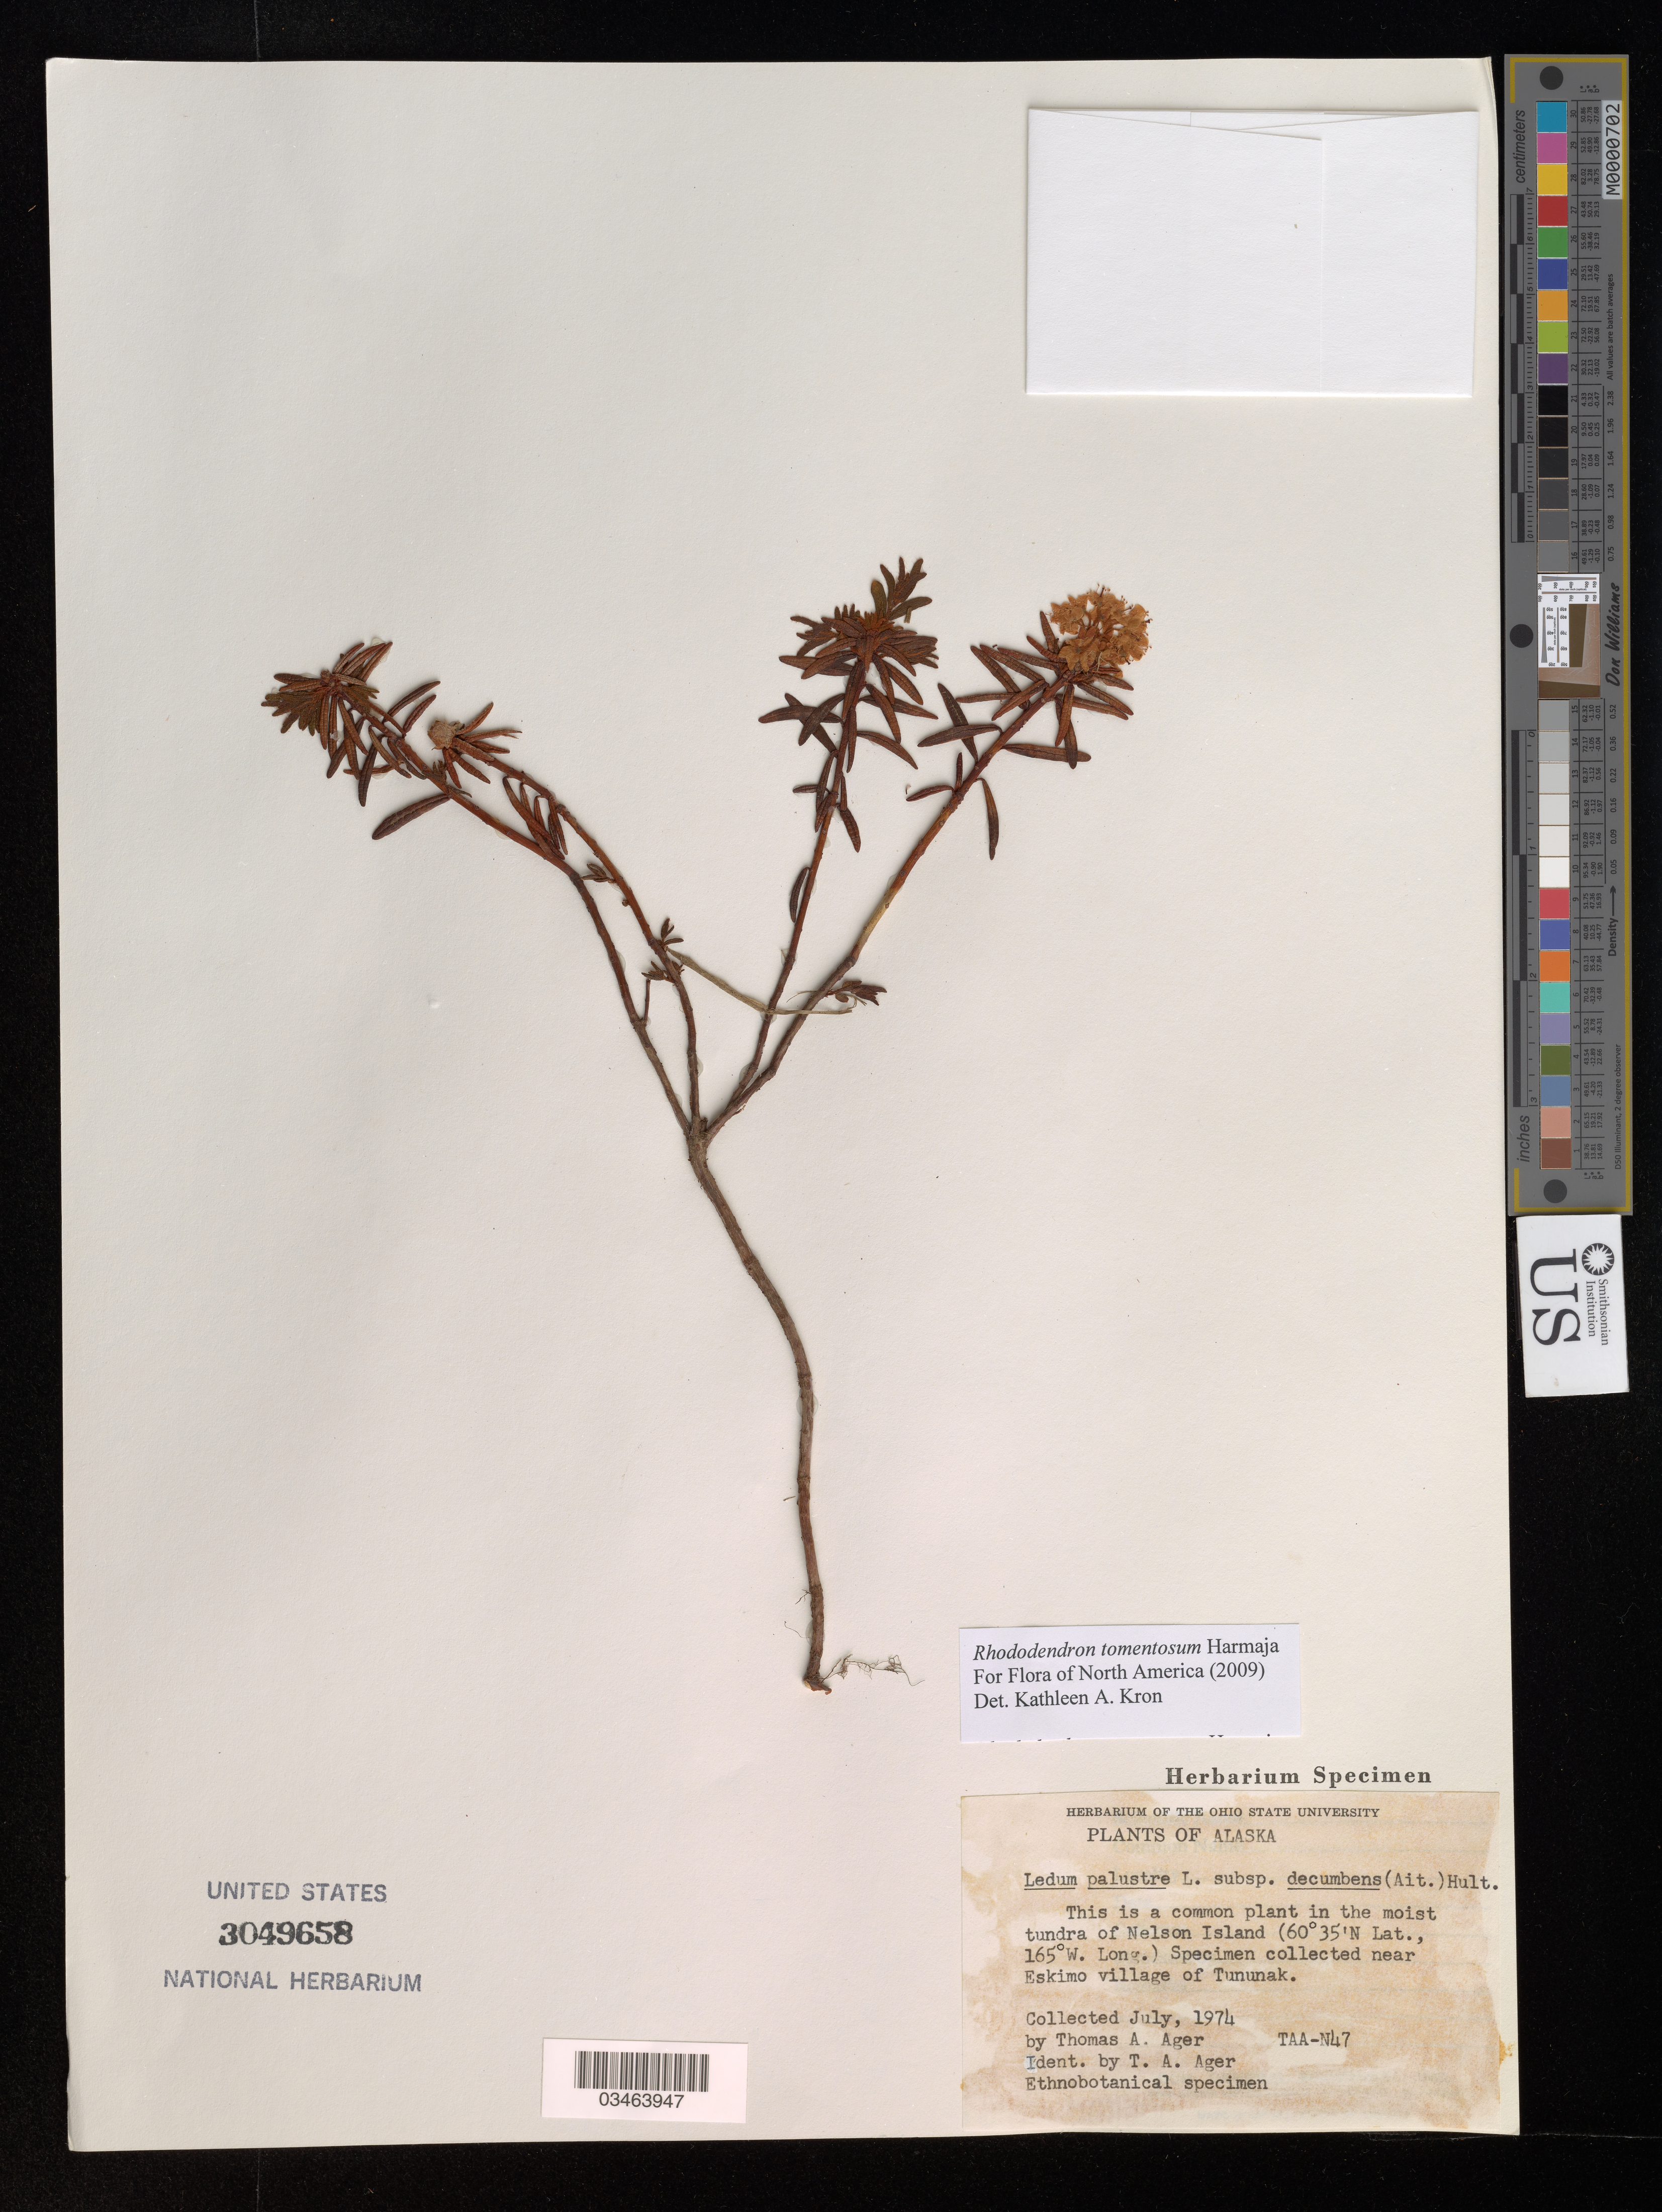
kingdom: Plantae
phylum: Tracheophyta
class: Magnoliopsida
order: Ericales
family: Ericaceae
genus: Rhododendron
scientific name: Rhododendron tomentosum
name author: Harmaja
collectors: T. A. Ager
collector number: TAA-N47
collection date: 1974-07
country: United States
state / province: Alaska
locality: This is a common plant in the moist tundra of Nelson Island. Specimen collected near Eskimo village of Tununak.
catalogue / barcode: US 3049658